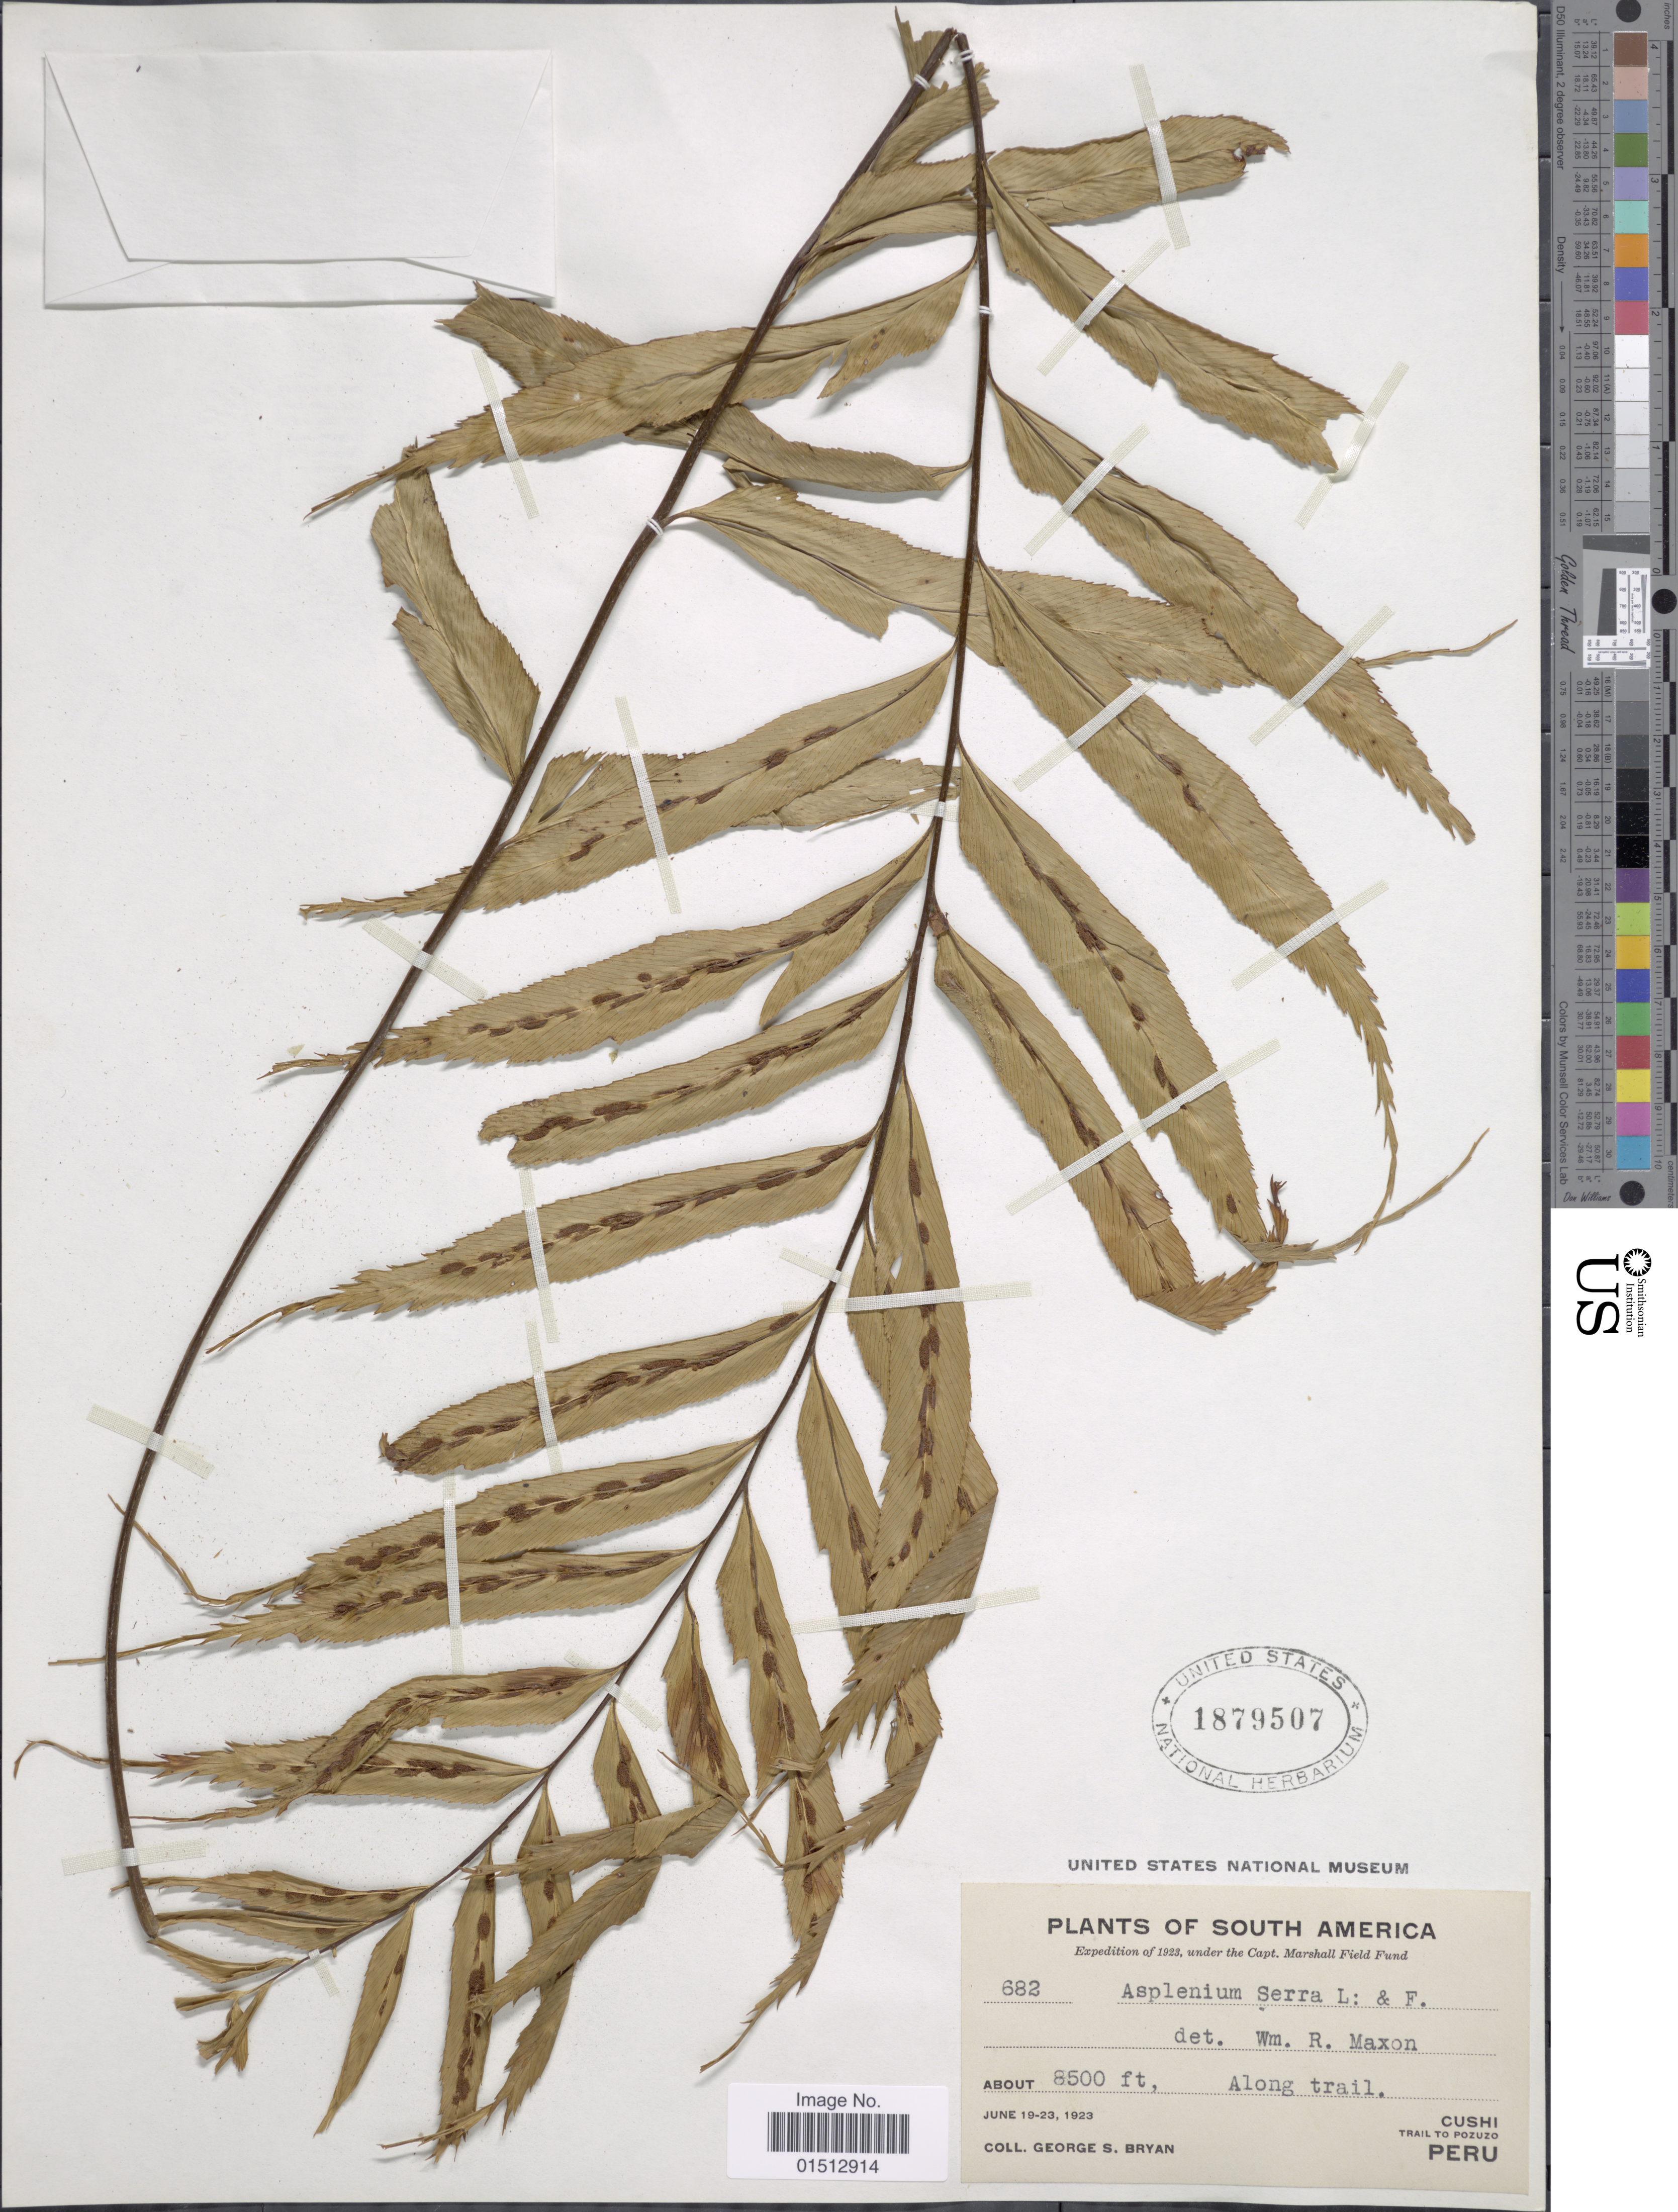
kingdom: Plantae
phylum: Tracheophyta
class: Polypodiopsida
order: Polypodiales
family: Aspleniaceae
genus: Asplenium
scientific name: Asplenium serra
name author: Langsd. & Fisch.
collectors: G. S. Bryan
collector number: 682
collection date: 1923-06-19/1923-06-23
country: Peru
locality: South America, Along trail, Cushi, Trail to Pozuzo, Peru.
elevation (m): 2591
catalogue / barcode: US 1879507